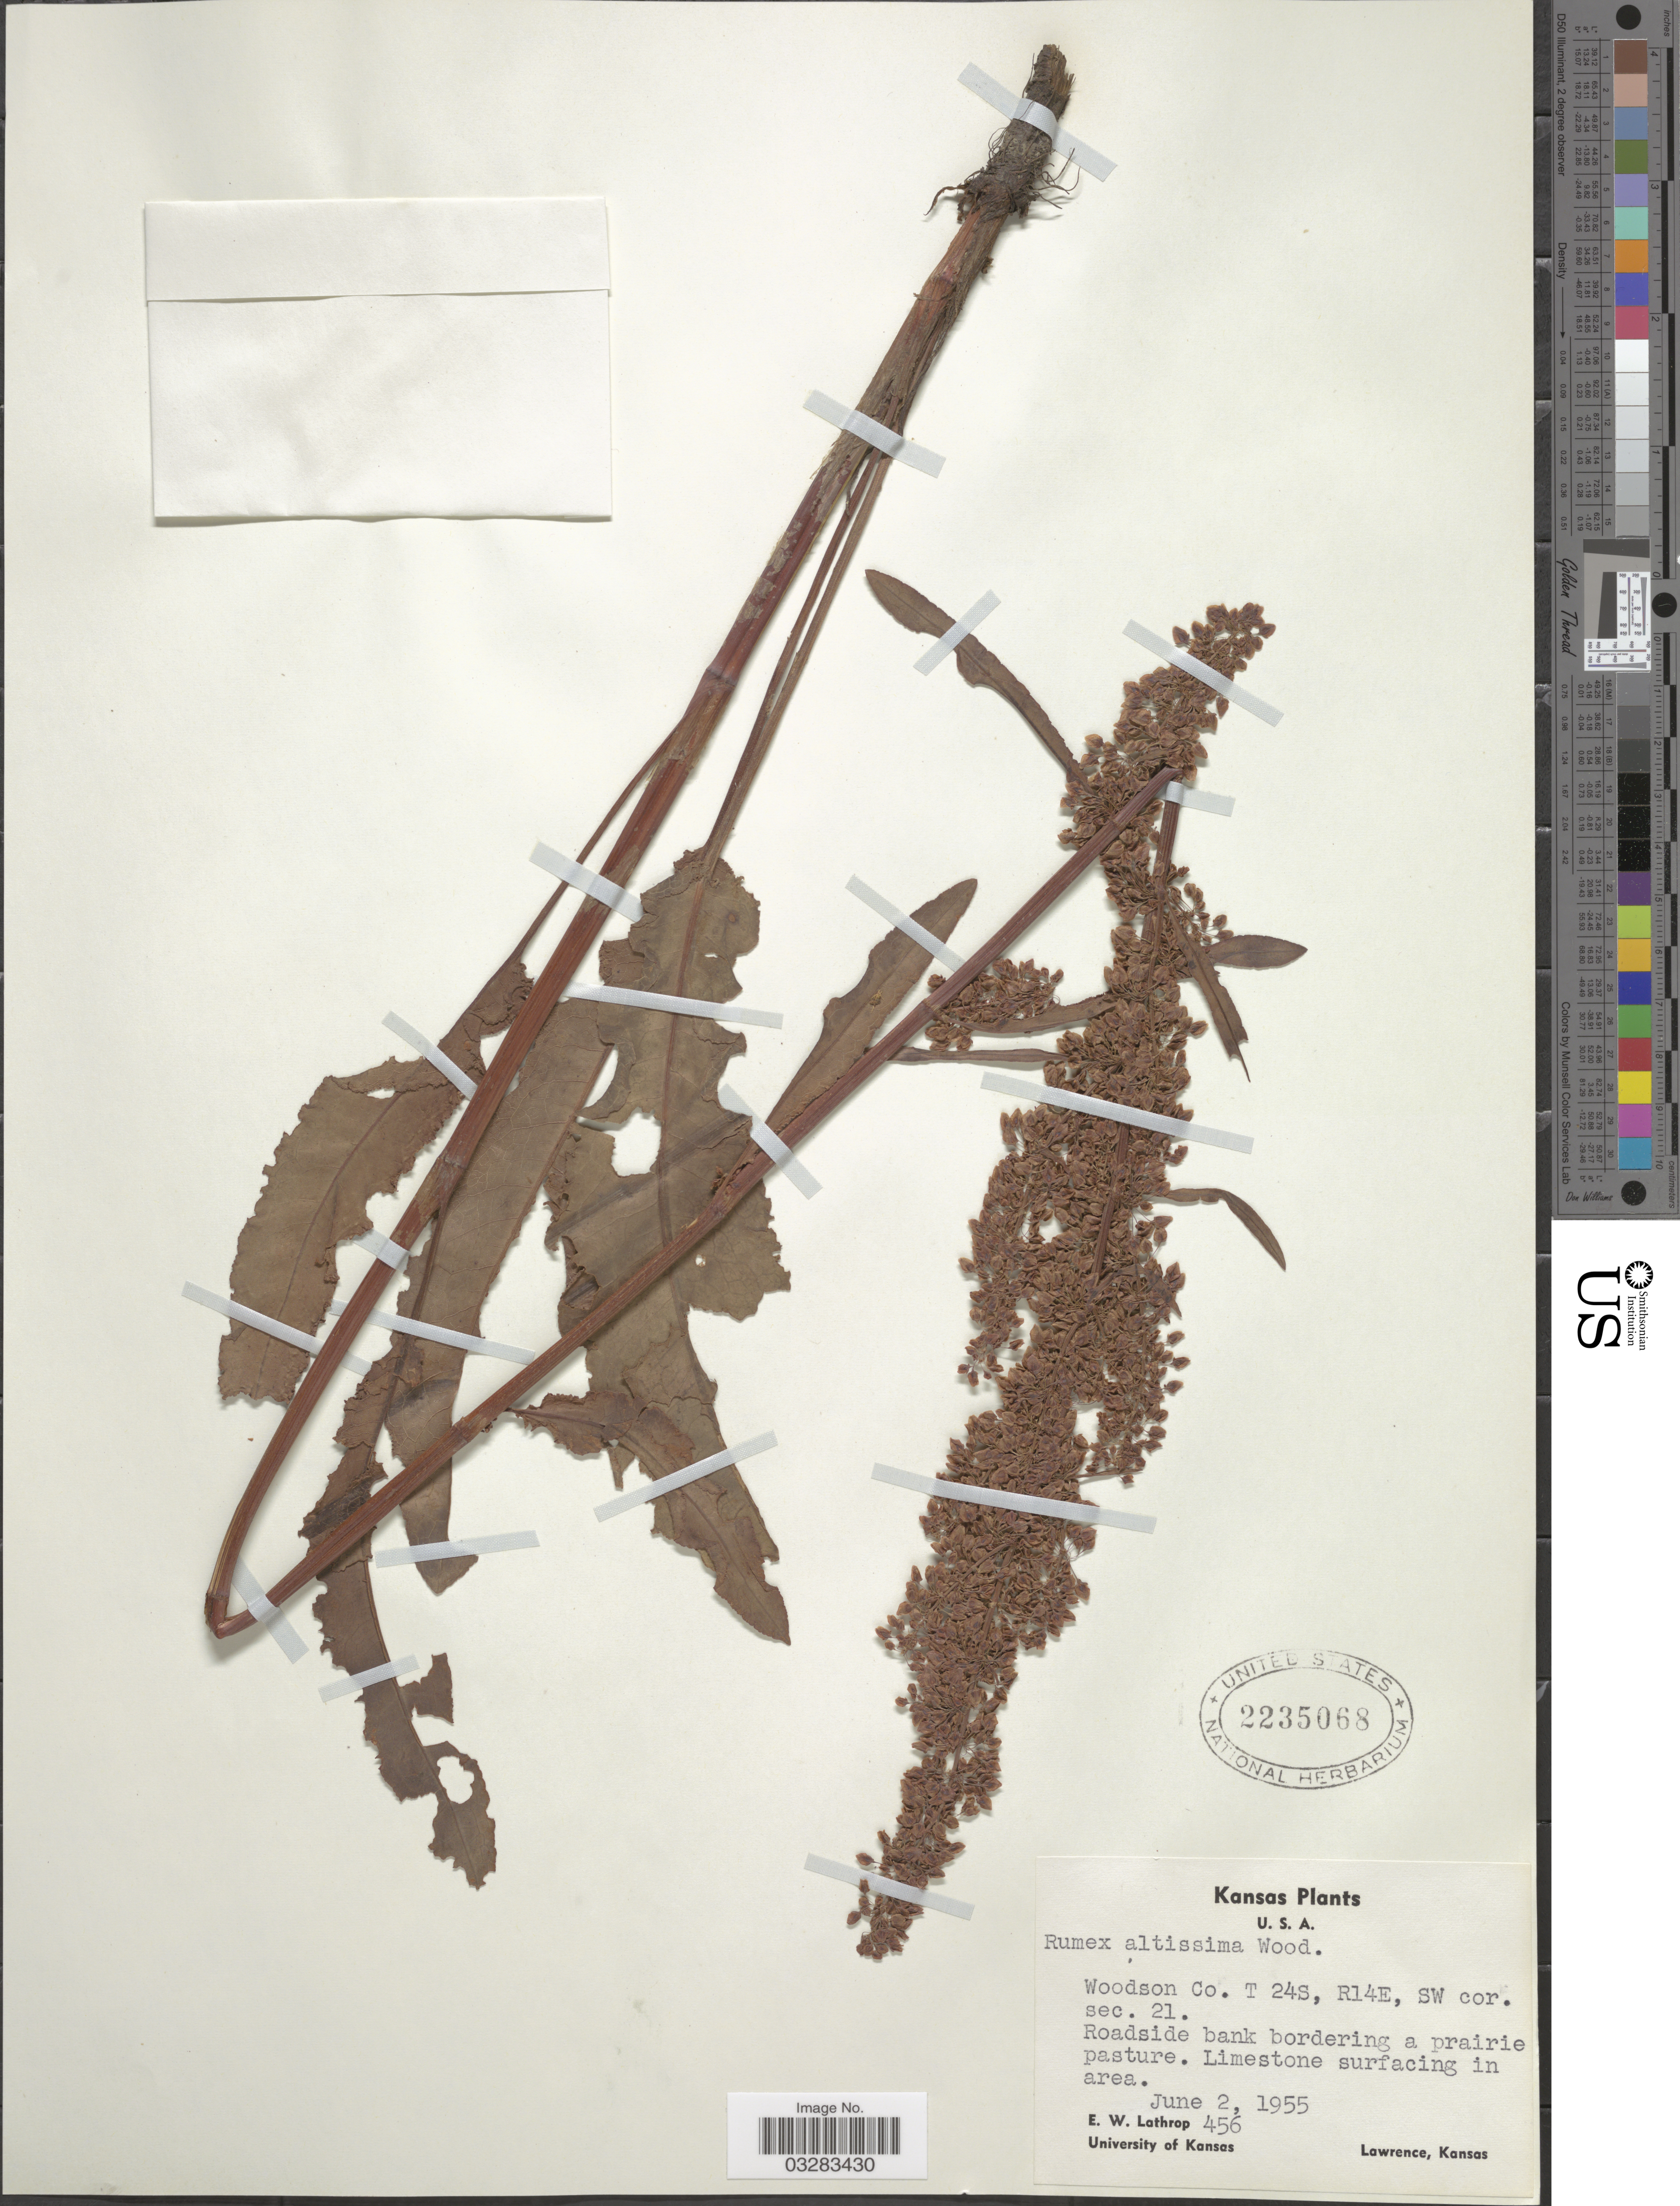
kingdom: Plantae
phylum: Tracheophyta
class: Magnoliopsida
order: Caryophyllales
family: Polygonaceae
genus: Rumex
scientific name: Rumex altissimus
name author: Alph. Wood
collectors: E. W. Lathrop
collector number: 456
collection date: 1955-06-02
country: United States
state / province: Kansas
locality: Woodson Co. T 24S, R14E, SW cor. sec. 21.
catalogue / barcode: US 2235068